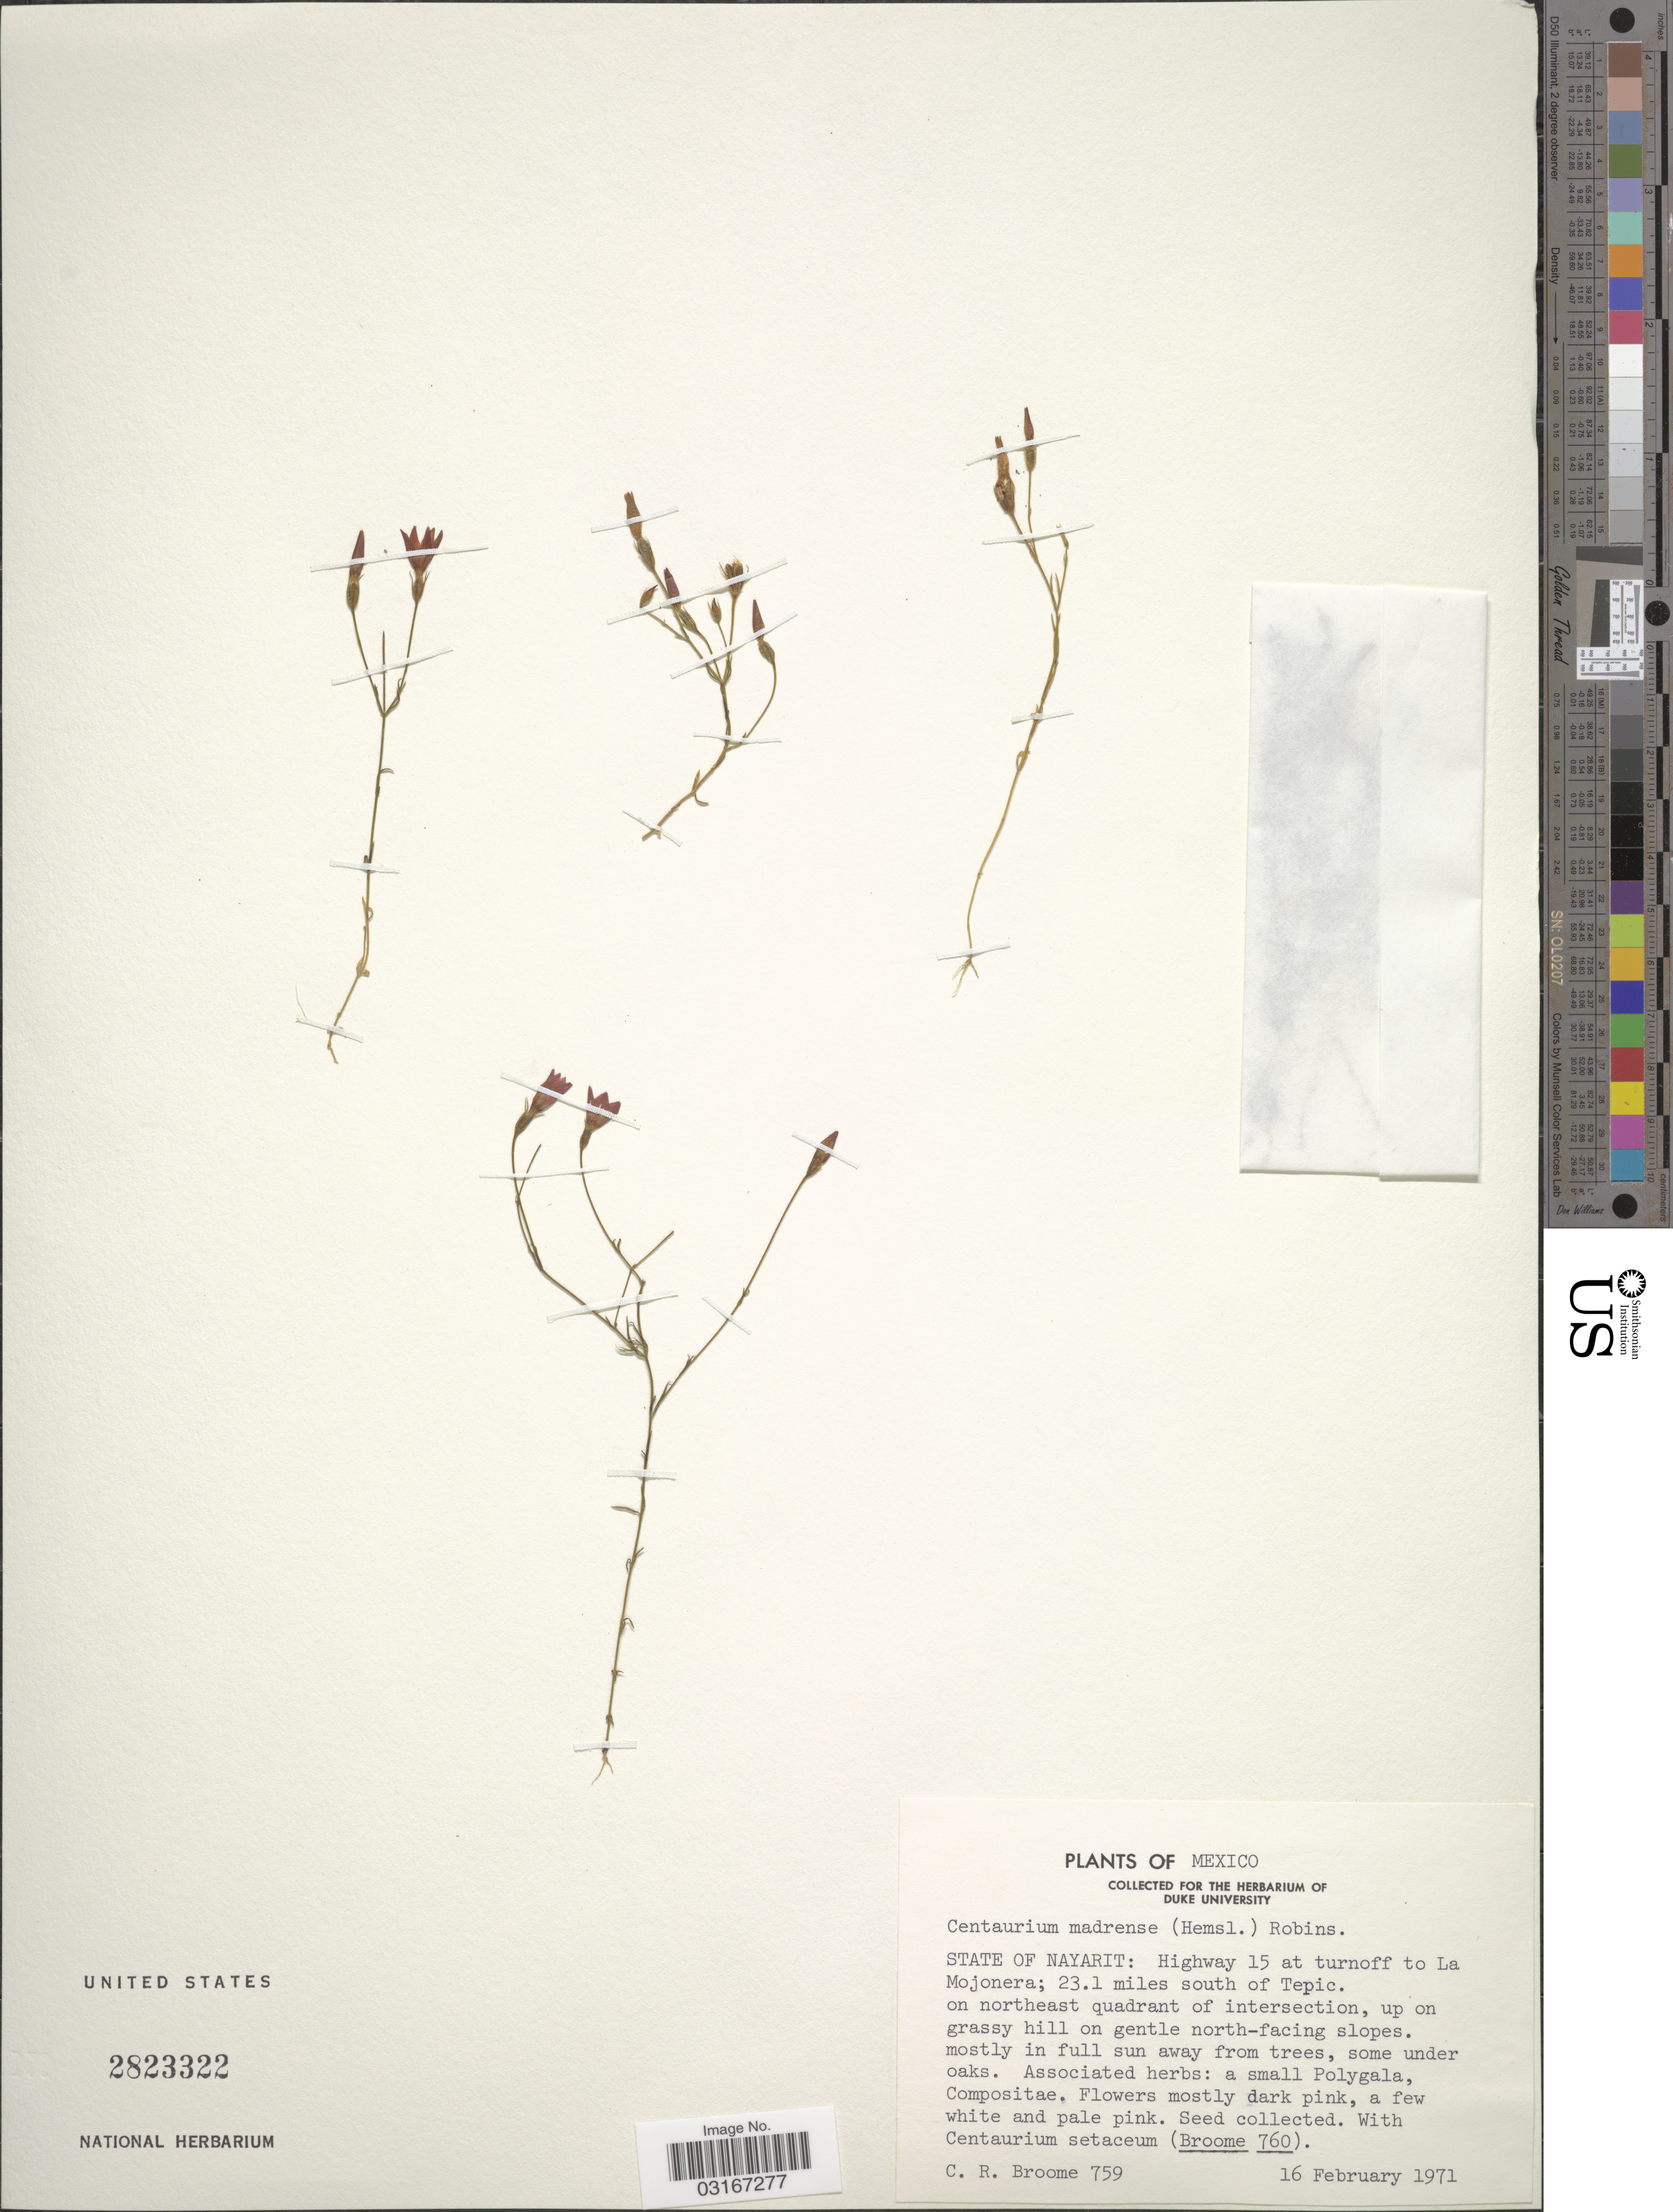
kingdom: Plantae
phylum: Tracheophyta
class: Magnoliopsida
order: Gentianales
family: Gentianaceae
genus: Centaurium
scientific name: Centaurium madrense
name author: (Hemsl.) B.L. Rob.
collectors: C. R. Broome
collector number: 759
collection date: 1971-02-16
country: Mexico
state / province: Nayarit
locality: Highway 15 at turnoff to La Mojonera; 23.1 miles south of Tepic. On northeast quadrant of intersection, up on grassy hill on gentle north-facing slopes.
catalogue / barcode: US 2823322